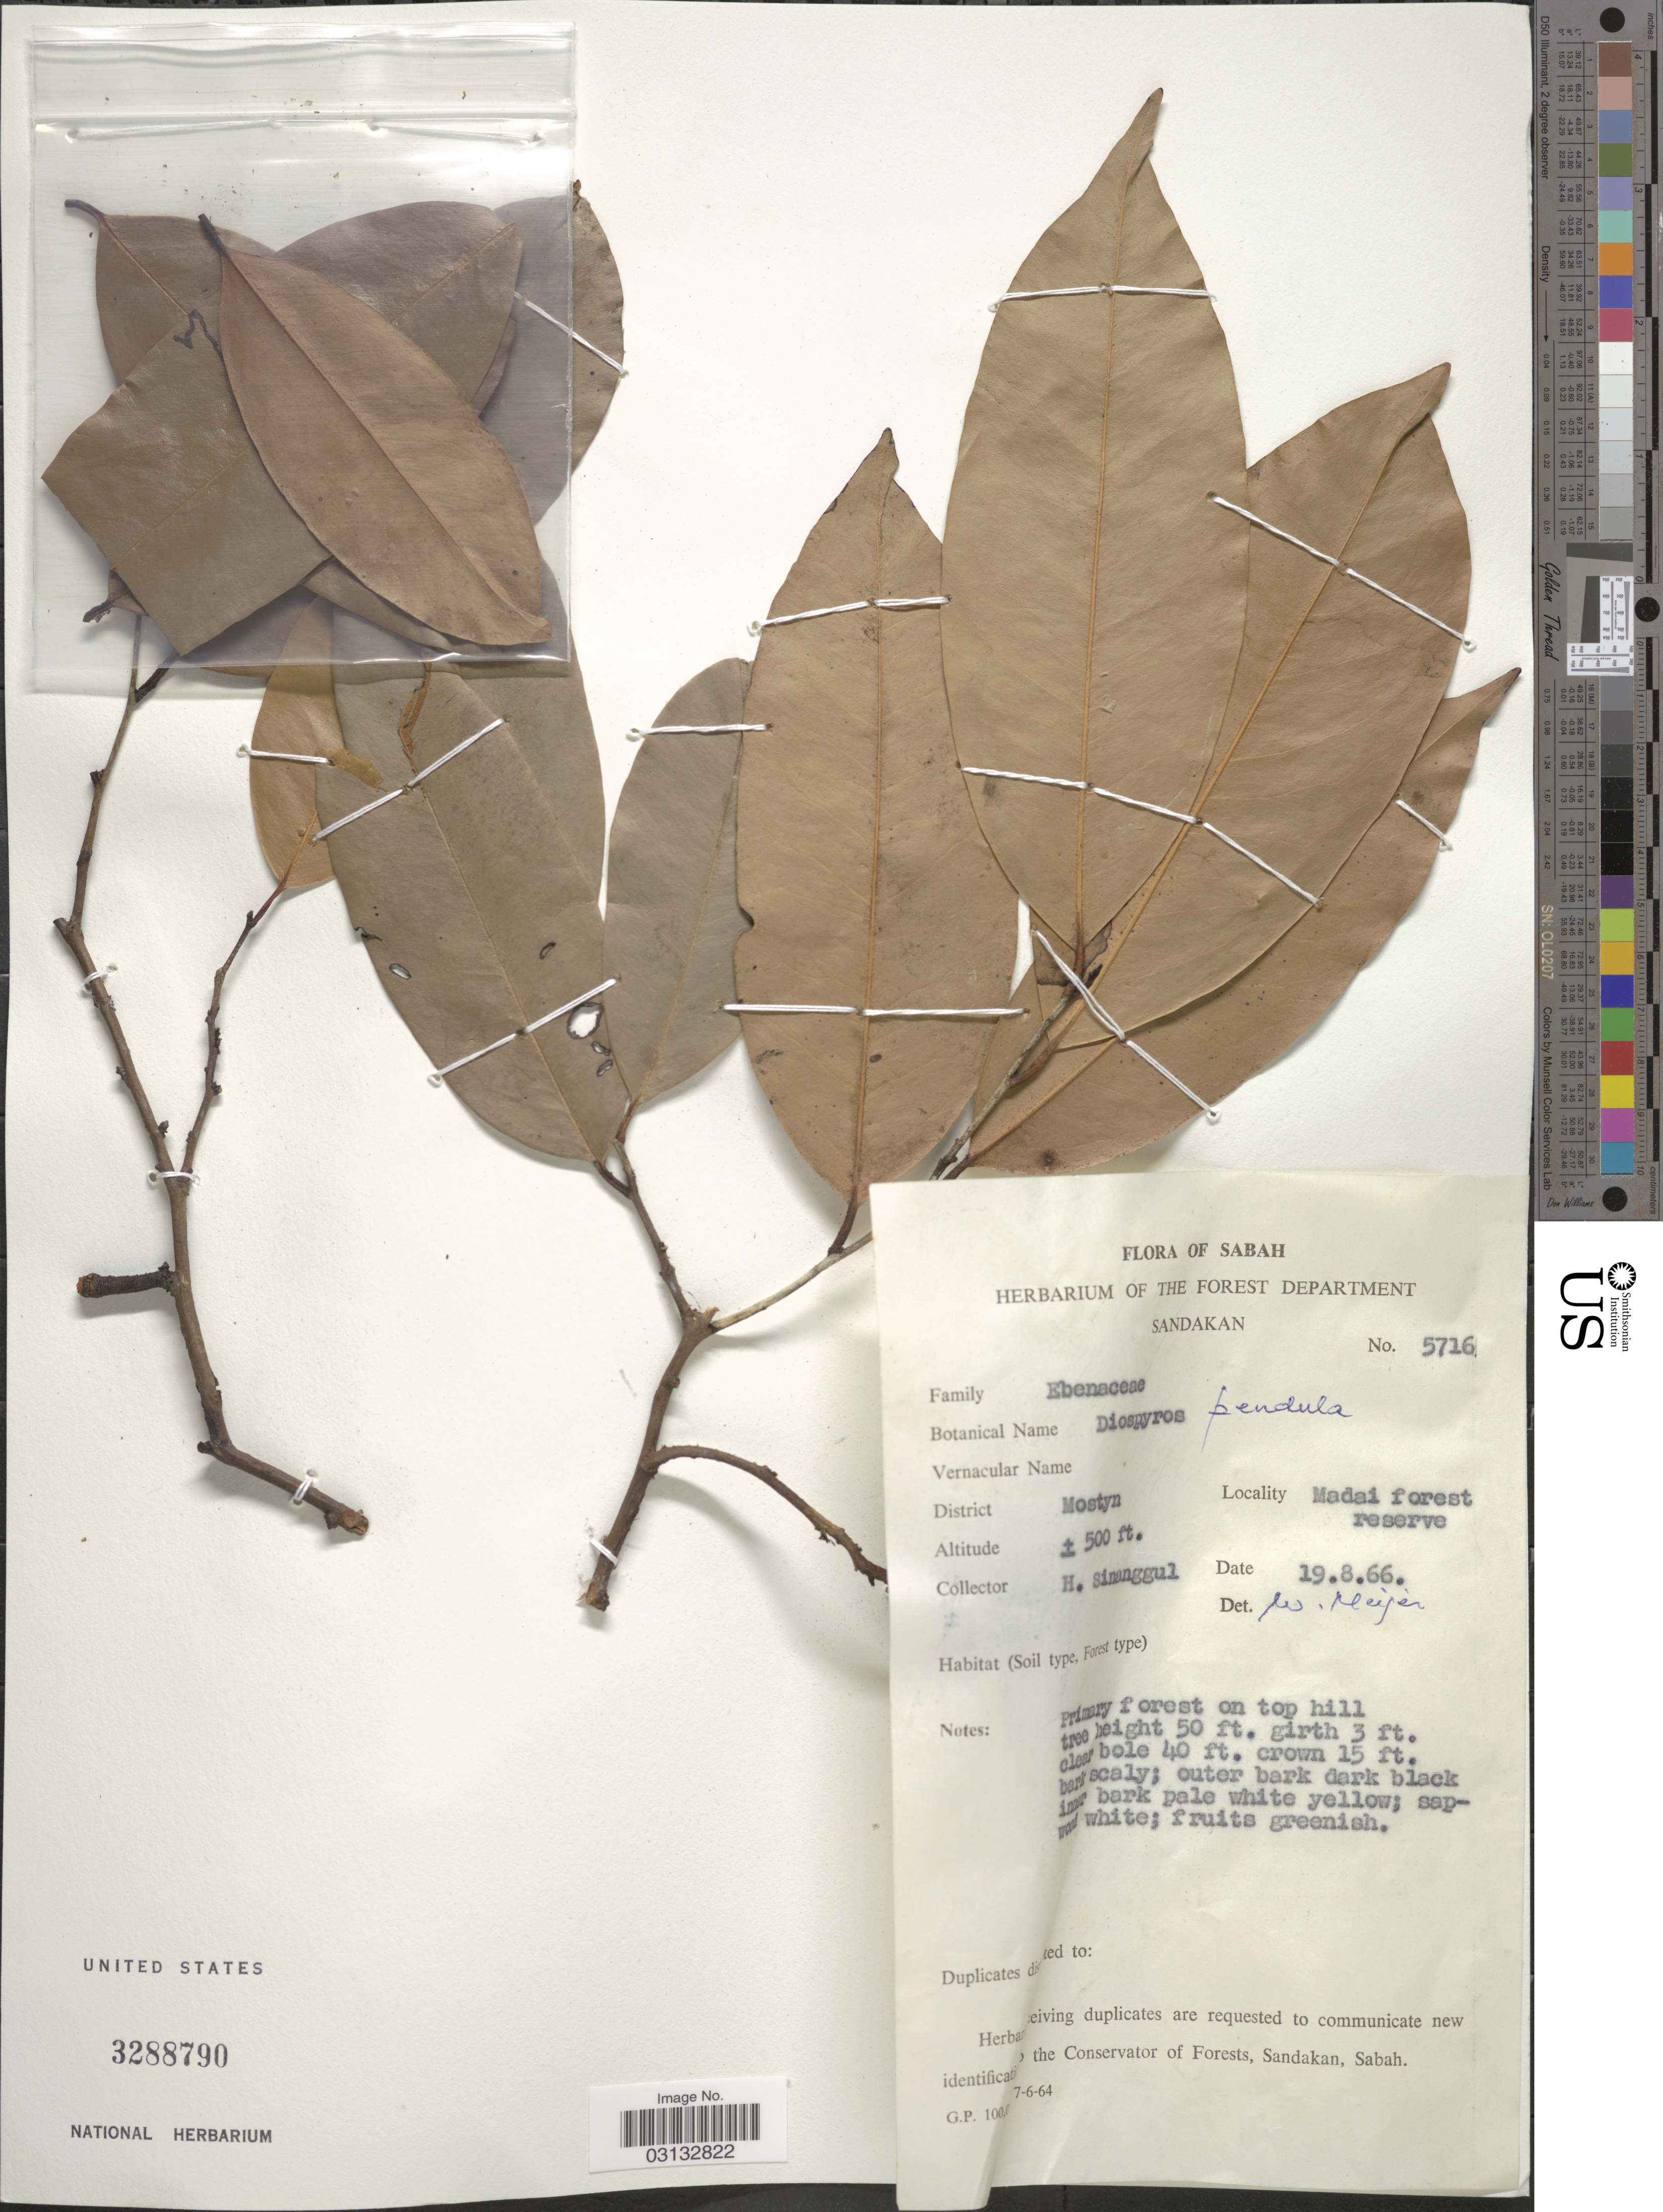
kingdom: Plantae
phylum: Tracheophyta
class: Magnoliopsida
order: Ericales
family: Ebenaceae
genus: Diospyros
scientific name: Diospyros pendula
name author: Hasselt ex Hassk.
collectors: H. Sinanggul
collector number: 5716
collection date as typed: Transcribed d/m/y: 19/8/66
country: Malaysia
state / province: Sabah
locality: District Mostyn, Madai forest reserve.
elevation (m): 152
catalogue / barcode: US 3288790